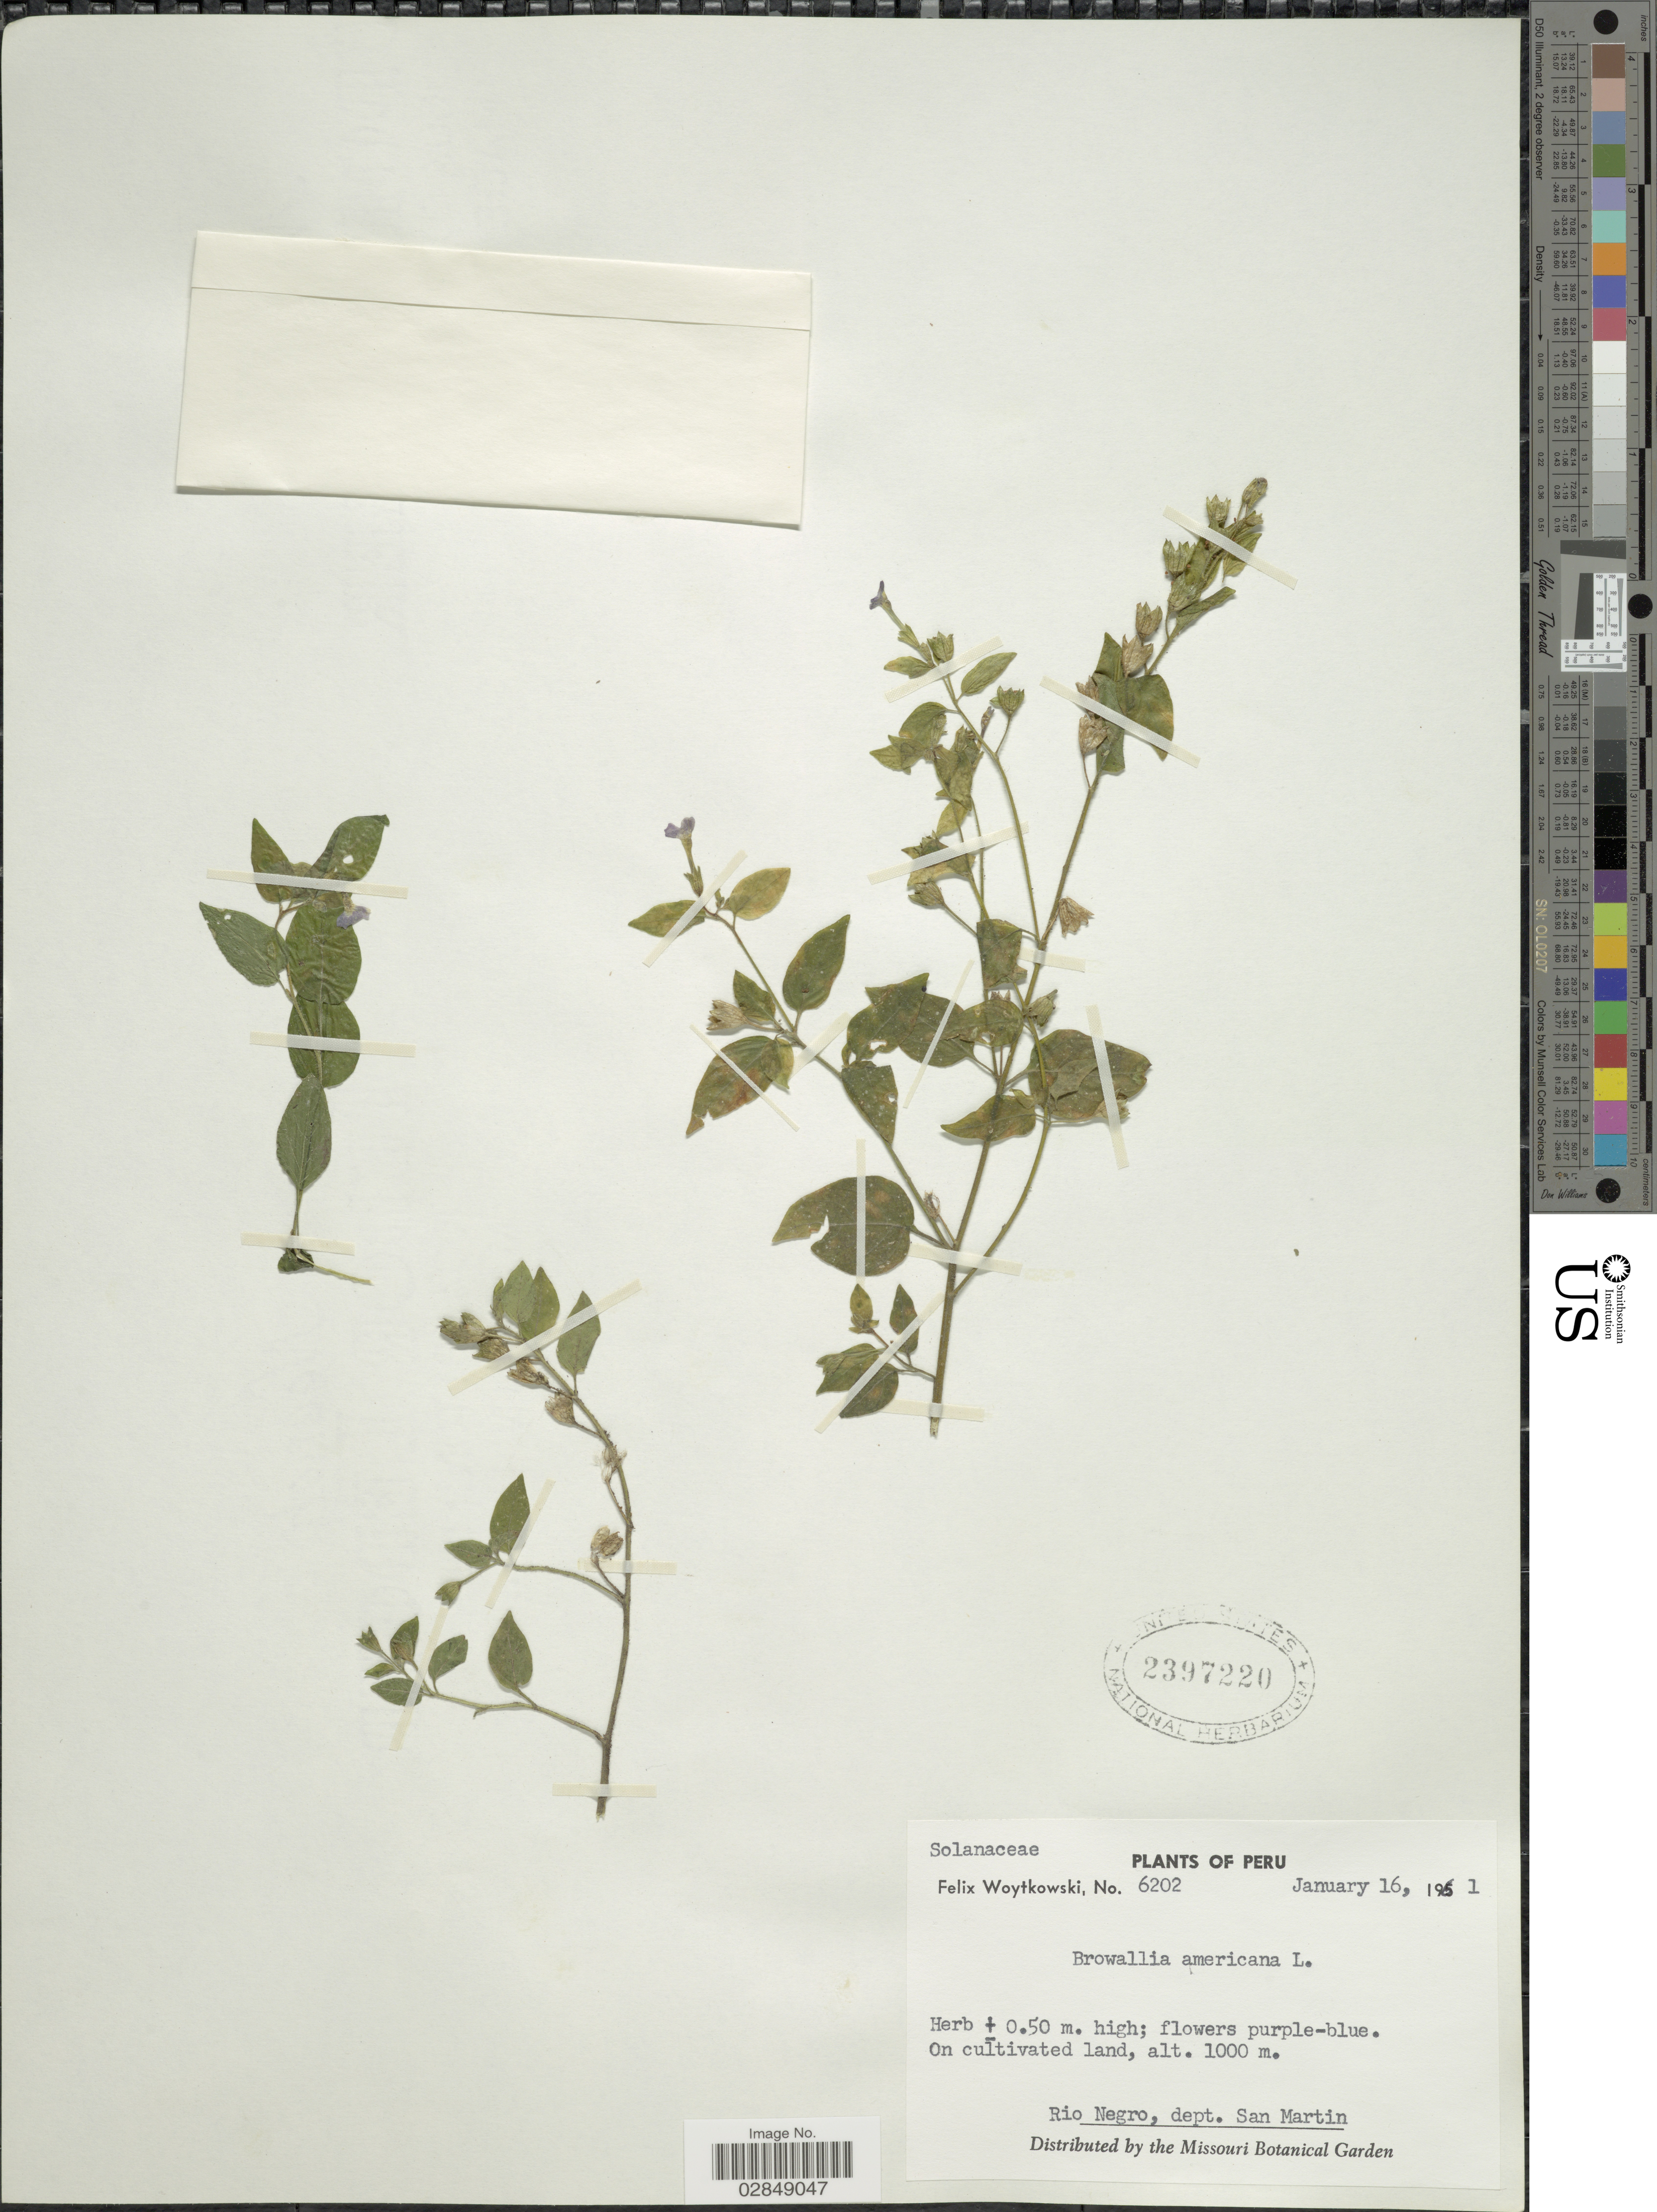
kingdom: Plantae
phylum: Tracheophyta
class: Magnoliopsida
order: Solanales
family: Solanaceae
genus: Browallia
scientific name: Browallia americana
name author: L.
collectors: F. Woytkowski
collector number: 6202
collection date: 1961-01-16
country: Peru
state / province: San Martín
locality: Rio Negro, dept. San Martin.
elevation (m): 1000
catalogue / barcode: US 2397220